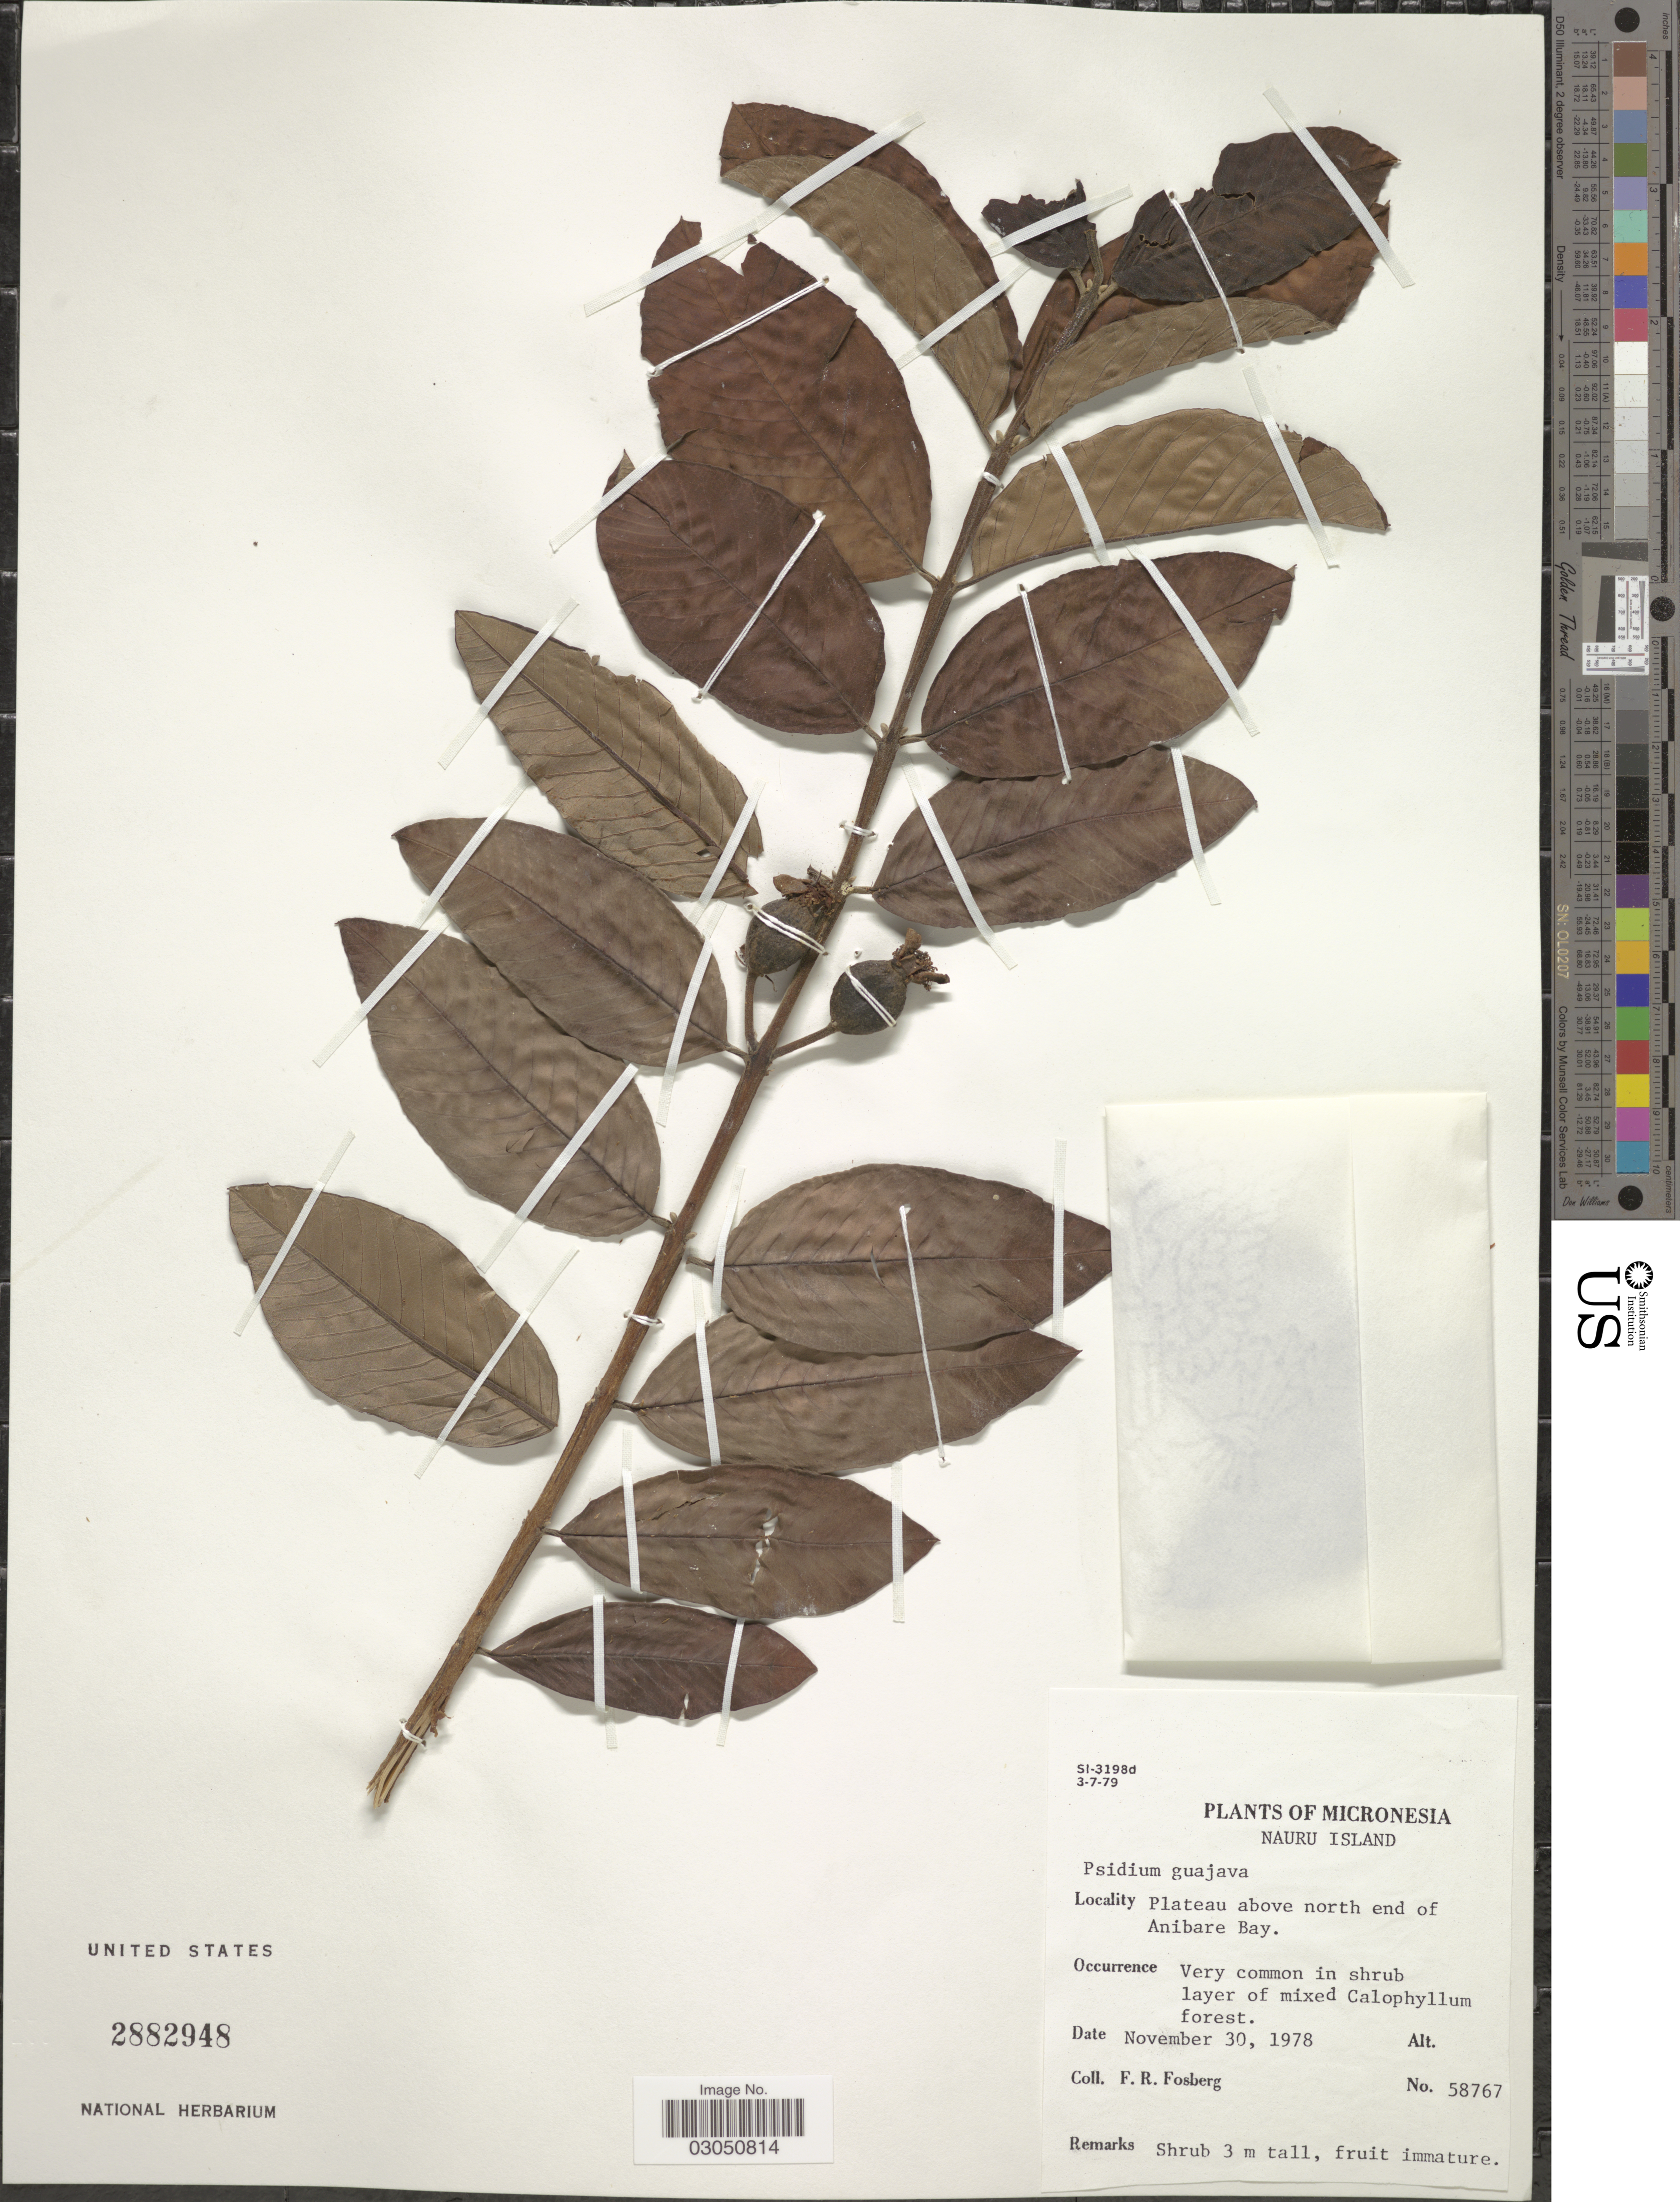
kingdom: Plantae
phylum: Tracheophyta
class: Magnoliopsida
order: Myrtales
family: Myrtaceae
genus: Psidium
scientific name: Psidium guajava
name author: L.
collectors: F. R. Fosberg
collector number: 58767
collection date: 1978-11-30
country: Nauru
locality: Micronesia. Plateau above north end of Anibare Bay.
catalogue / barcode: US 2882948